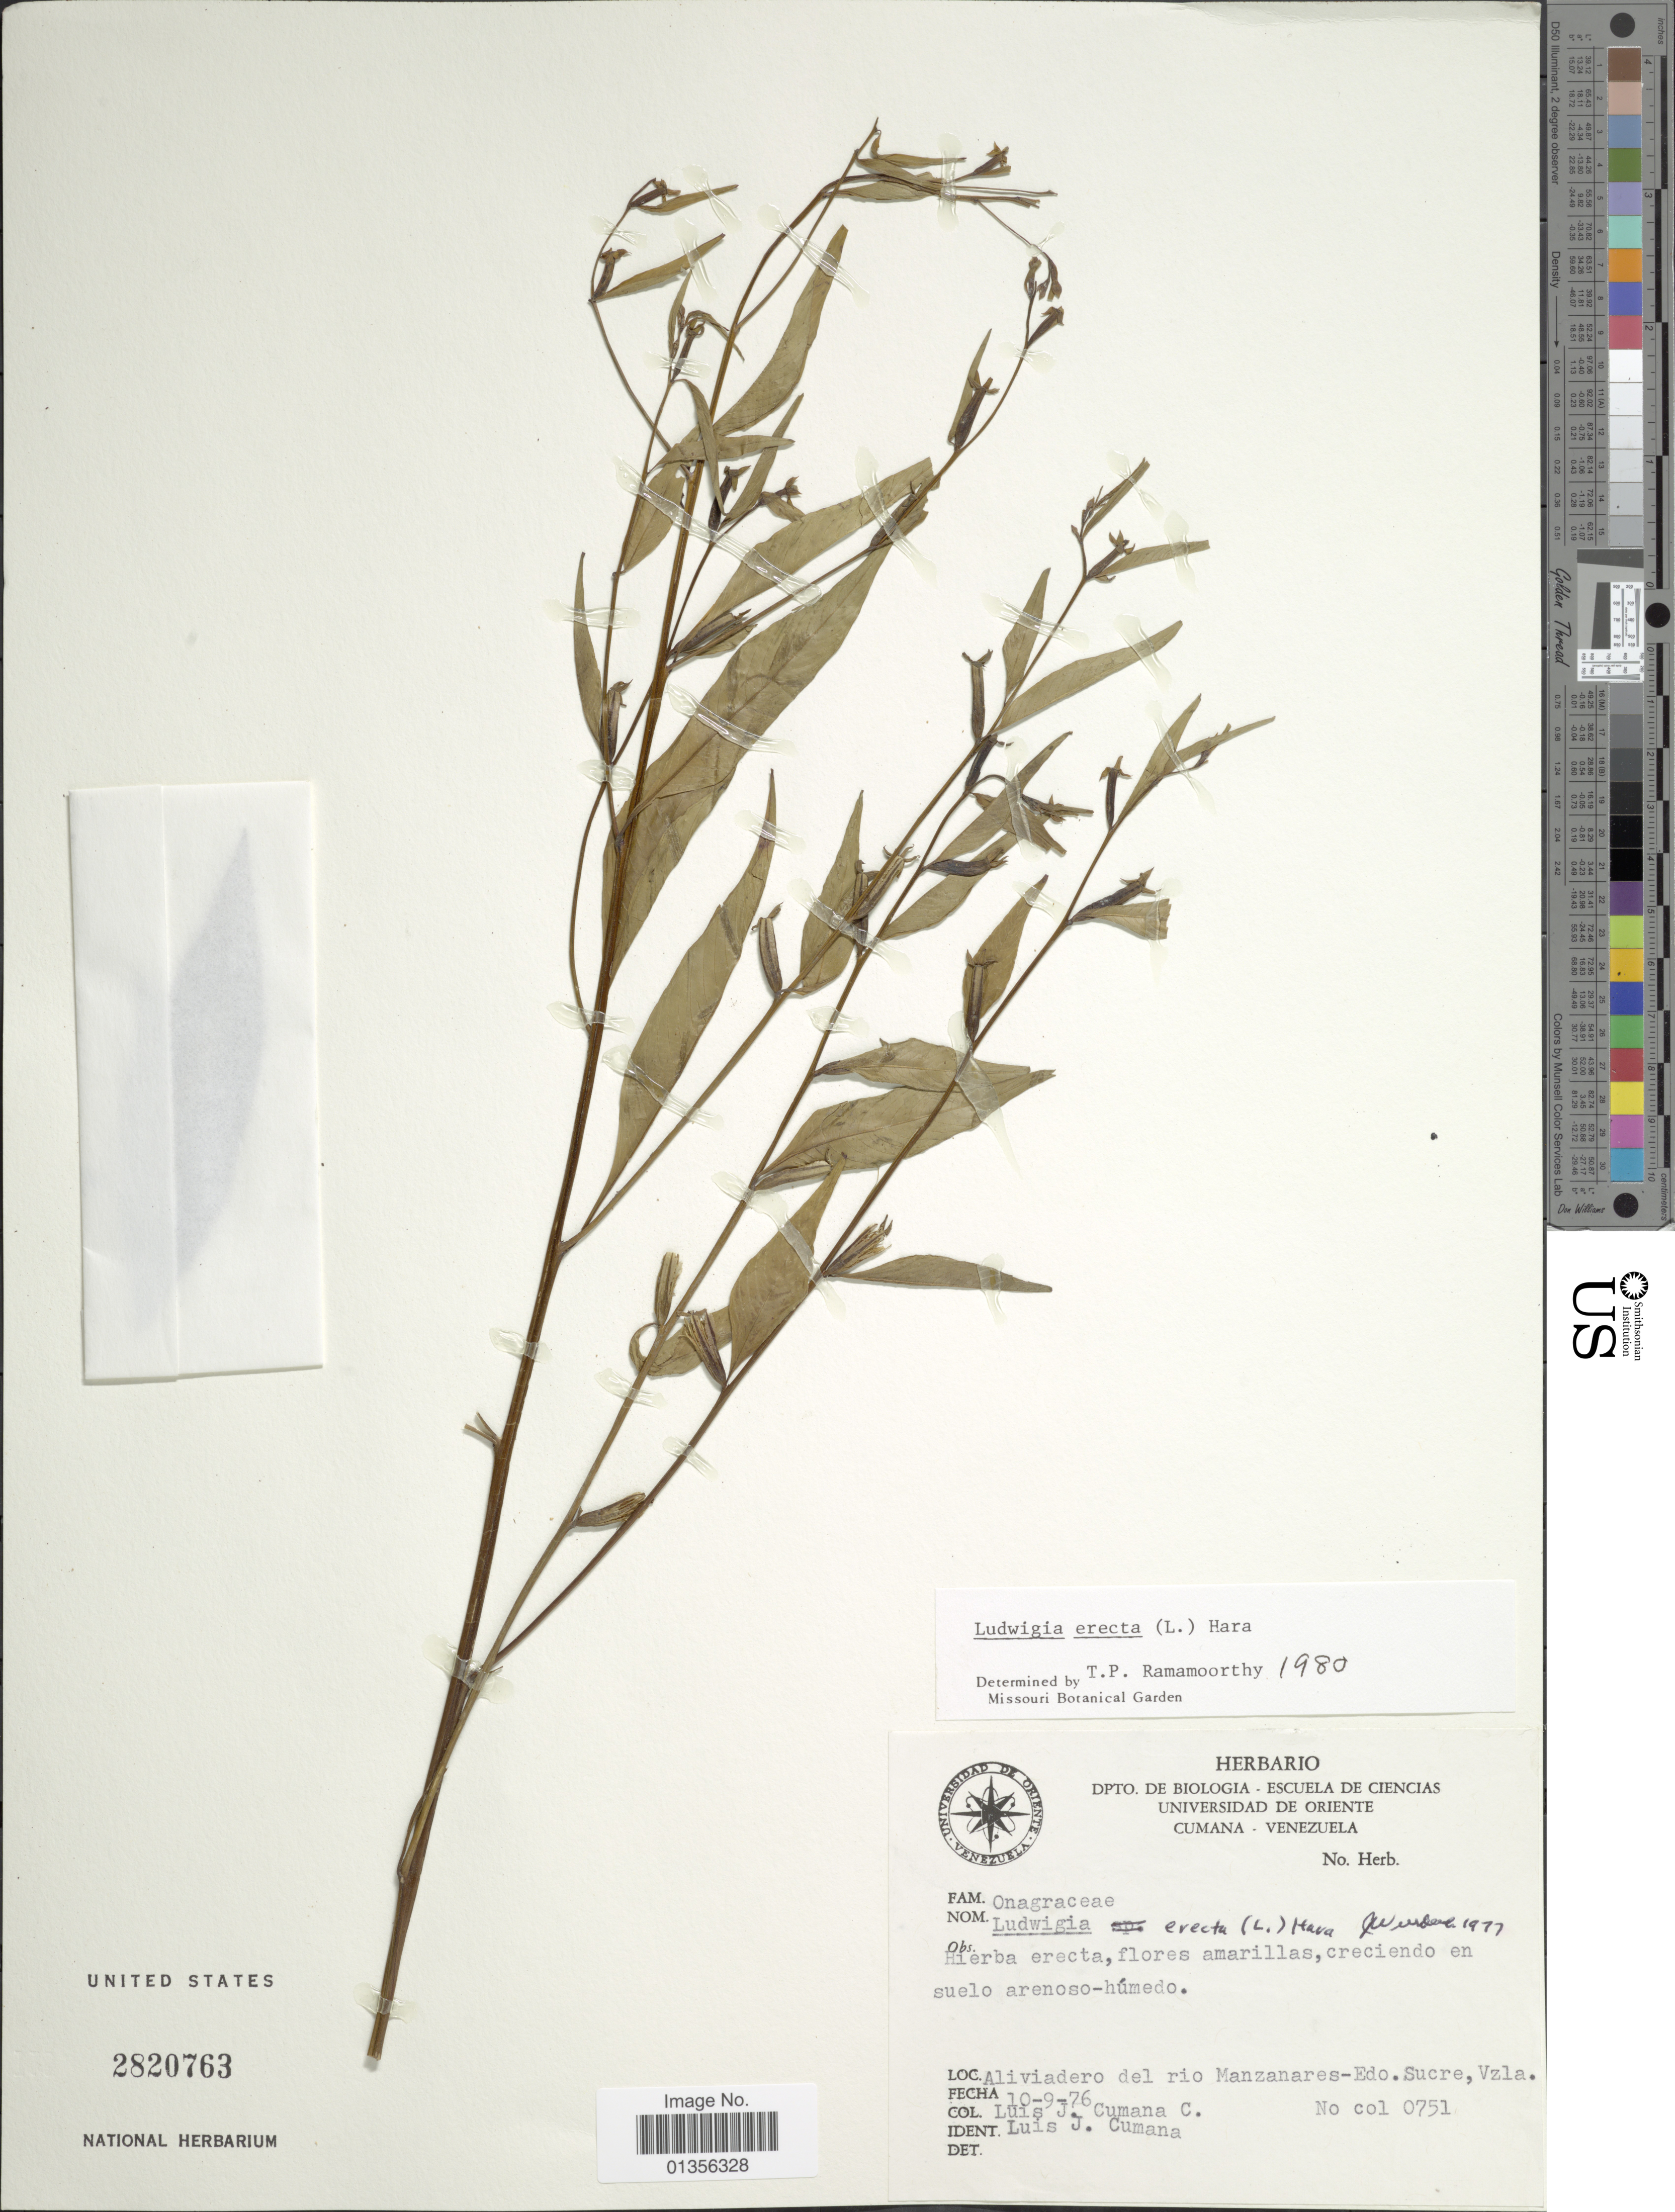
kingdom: Plantae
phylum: Tracheophyta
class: Magnoliopsida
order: Myrtales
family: Onagraceae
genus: Ludwigia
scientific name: Ludwigia erecta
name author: (L.) H. Hara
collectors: L. J. Cumaná C.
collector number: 0751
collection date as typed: Transcribed d/m/y: 10/9/76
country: Venezuela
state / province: Sucre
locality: Cumana. Aliviadero del rio Manzanares.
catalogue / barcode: US 2820763